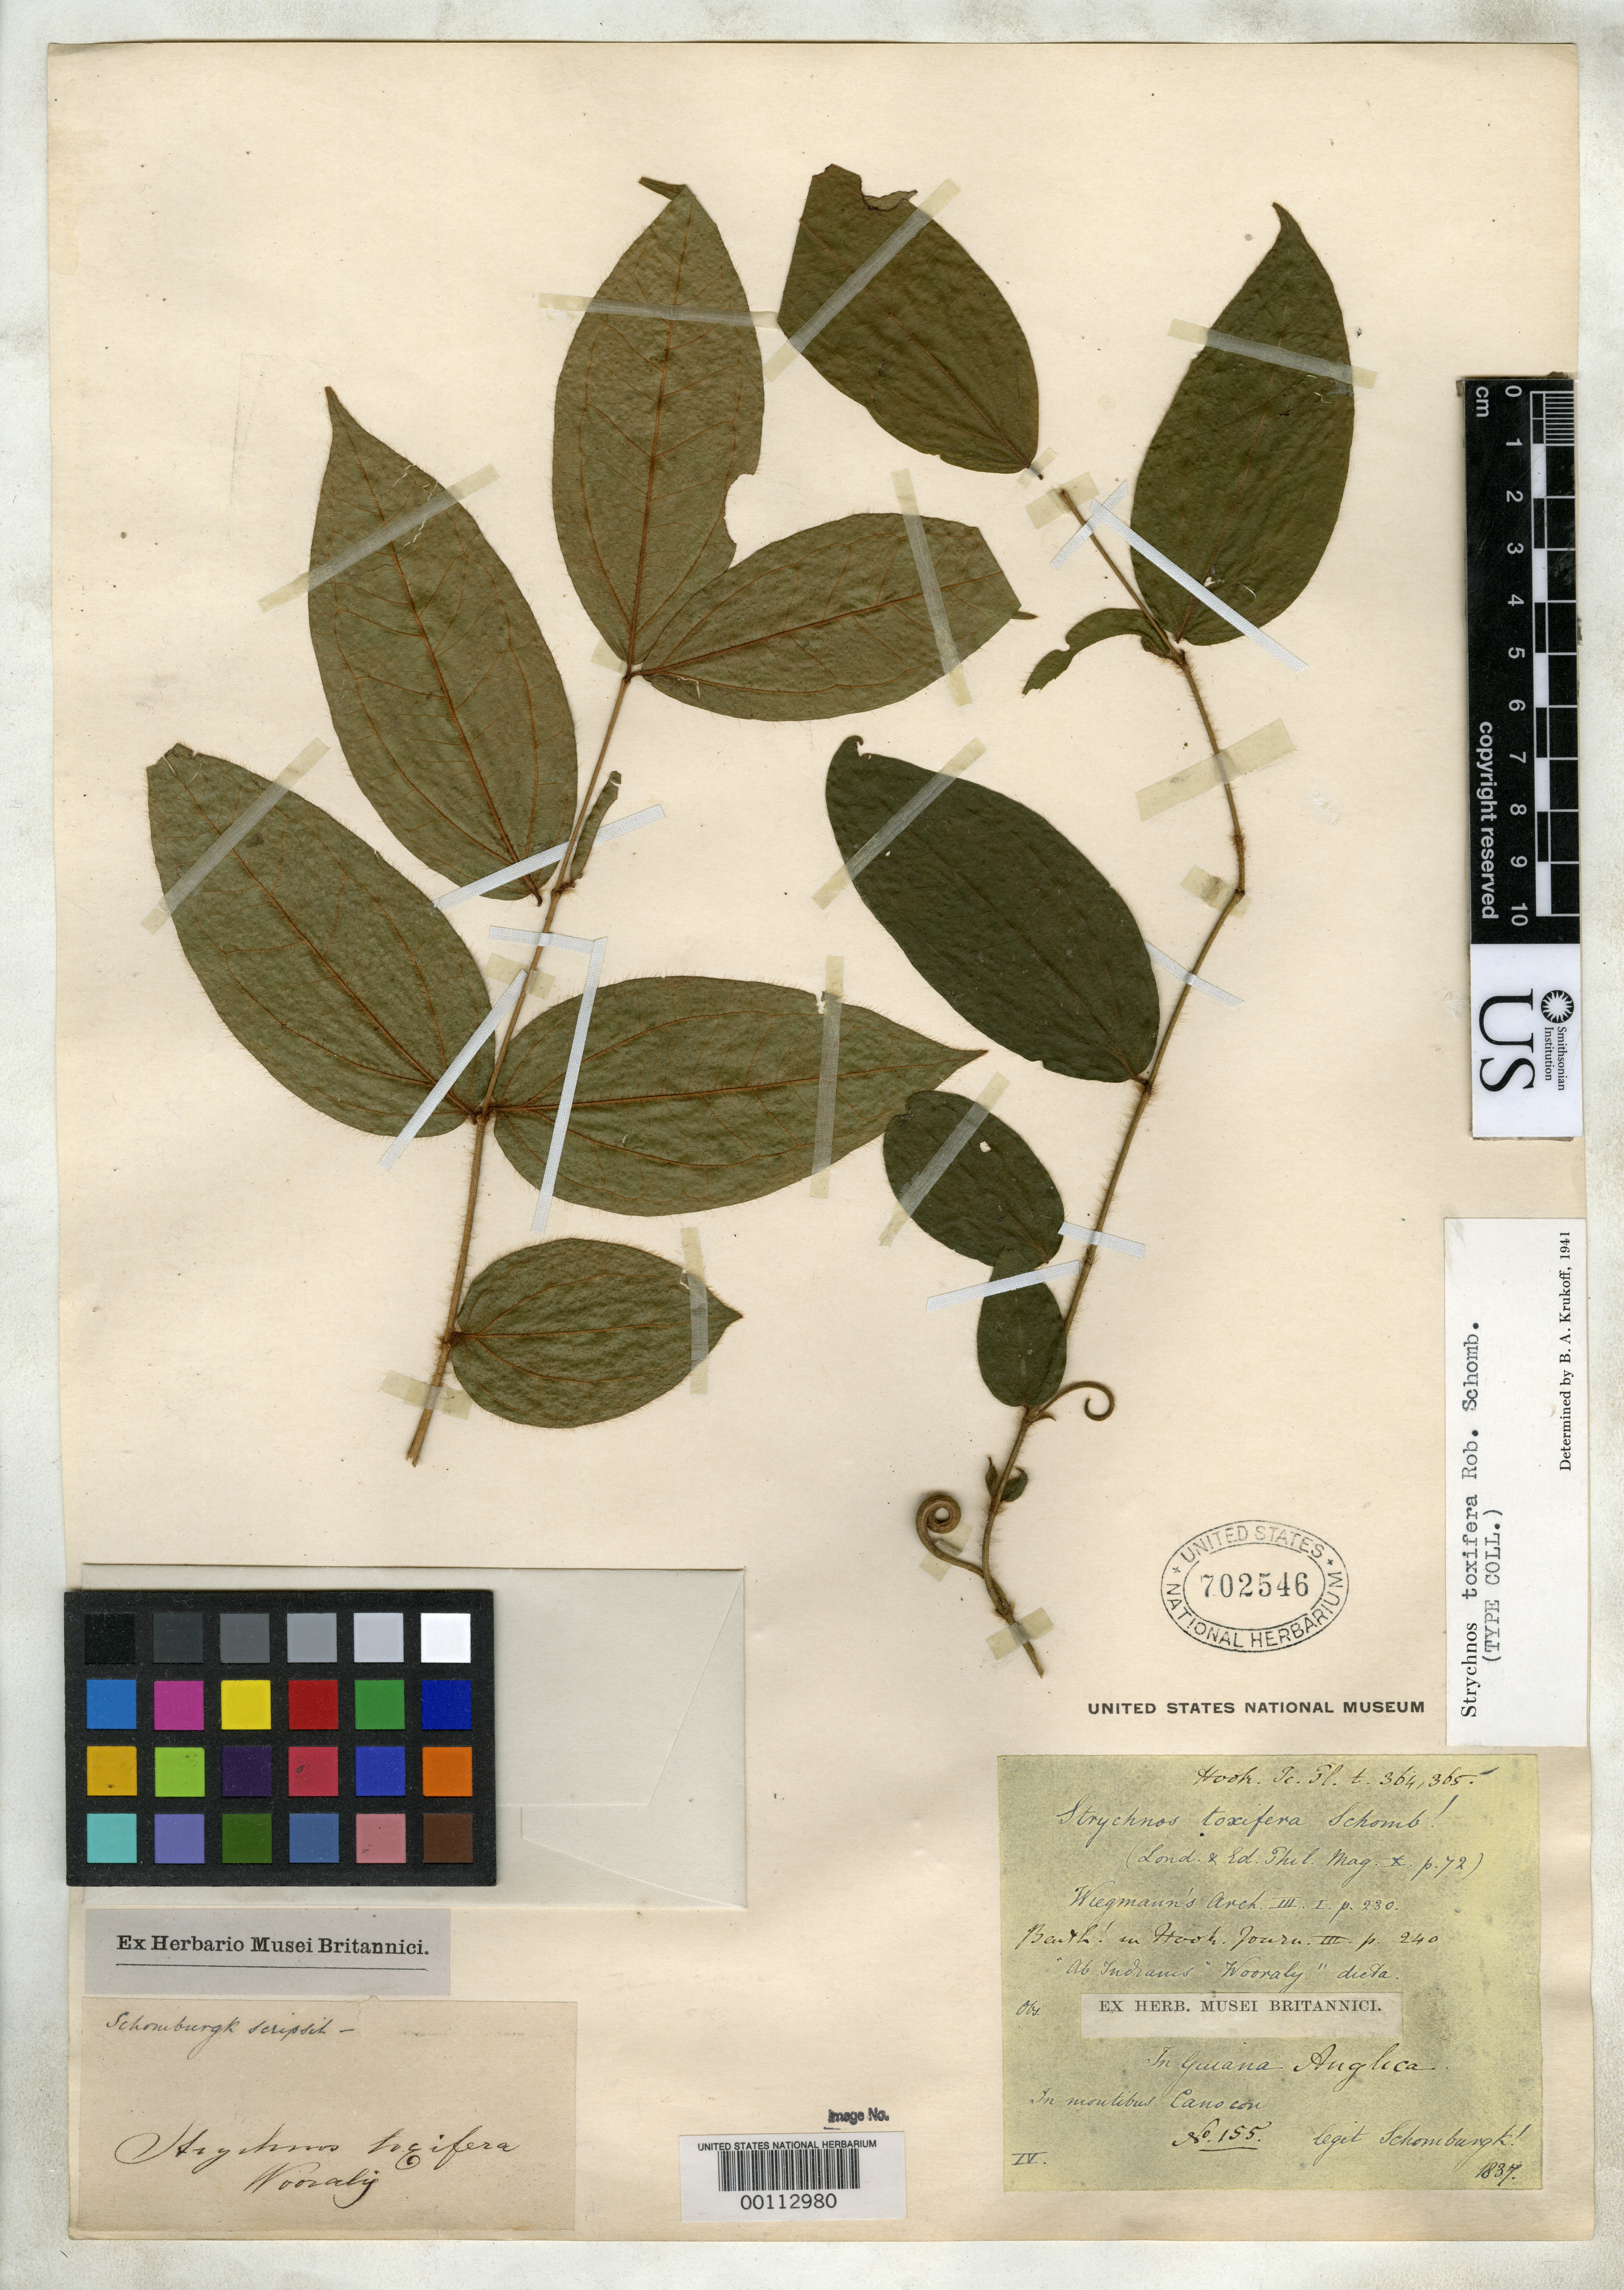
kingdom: Plantae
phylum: Tracheophyta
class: Magnoliopsida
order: Gentianales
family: Loganiaceae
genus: Strychnos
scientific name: Strychnos toxifera Schomburgk in Benth. & Hook. f. nom. illeg. hom.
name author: R.H. Schomb. in Benth. & Hook. f.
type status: Syntype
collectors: R. H. Schomburgk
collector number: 155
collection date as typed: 1837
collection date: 1837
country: Guyana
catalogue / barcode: US 702546